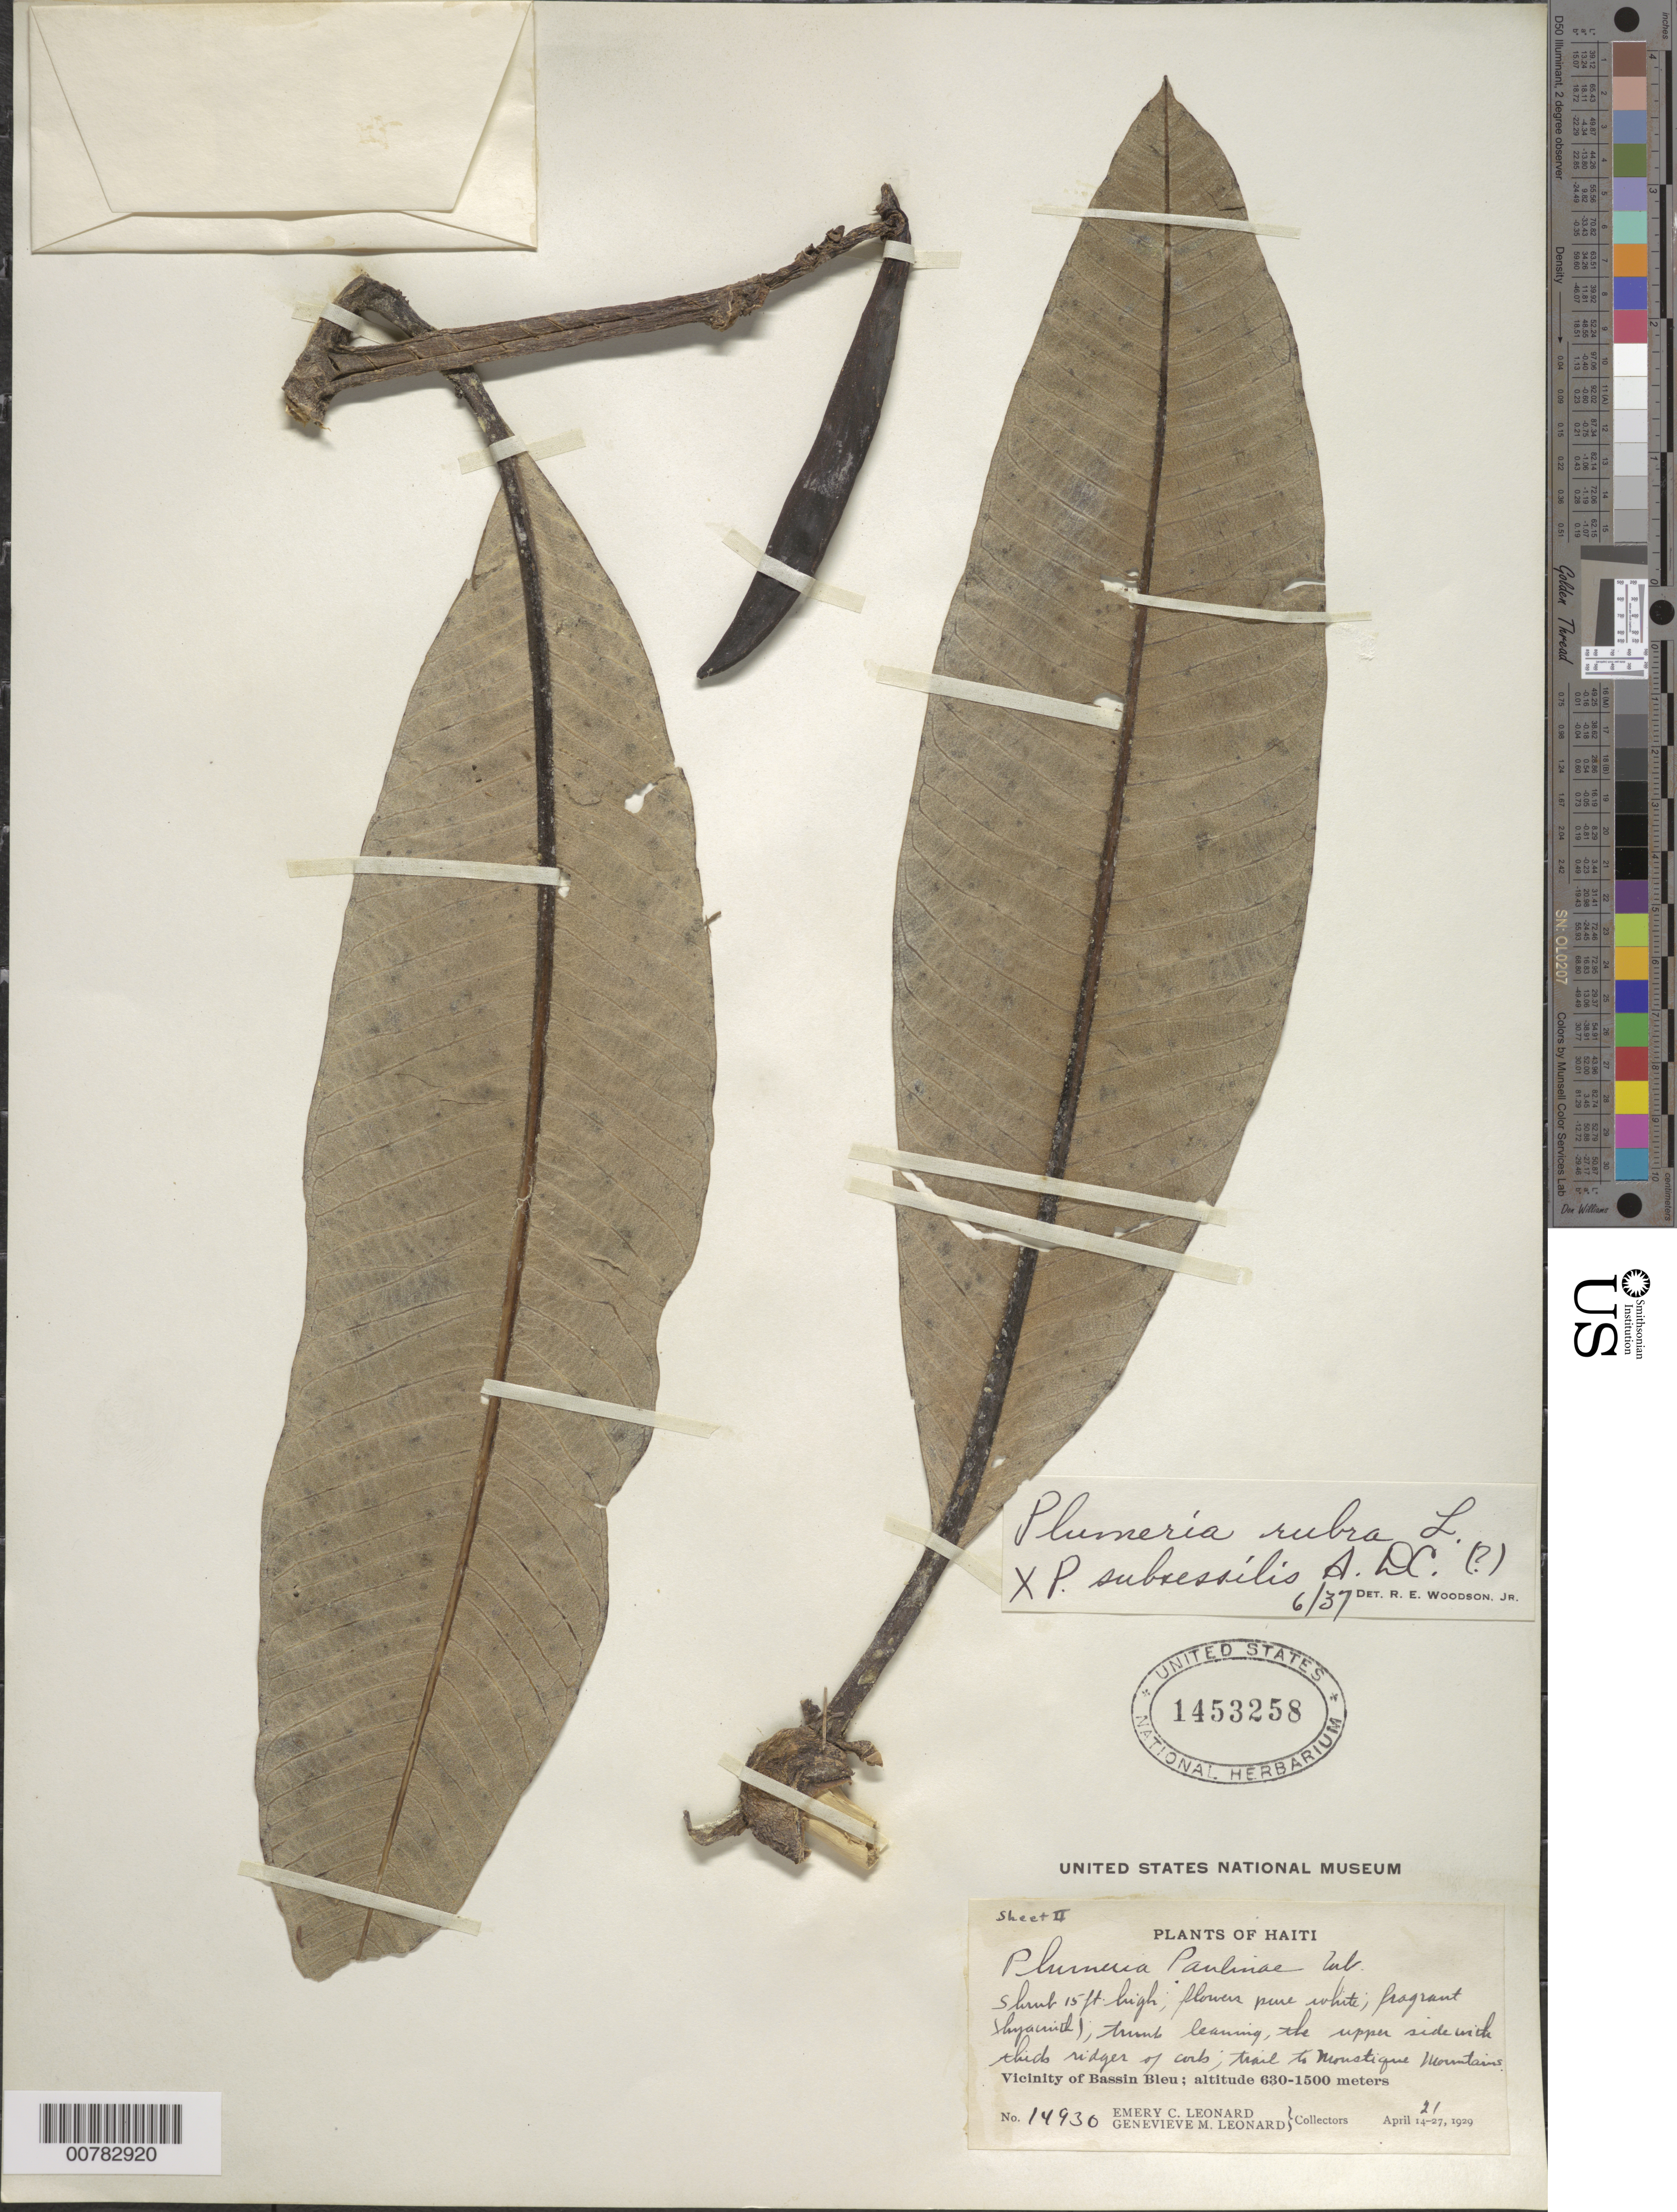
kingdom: Plantae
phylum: Tracheophyta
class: Magnoliopsida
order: Gentianales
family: Apocynaceae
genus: Plumeria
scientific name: Plumeria rubra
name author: L.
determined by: Woodson, R. E., Jr.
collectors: E. C. Leonard & G. M. Leonard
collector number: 14930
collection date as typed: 21 Apr 1929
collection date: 1929-04-21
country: Haiti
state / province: Nord-Ouest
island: Hispaniola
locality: Vicinity of Bassin Bleu, trail to Moustifque Mountains.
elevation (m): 630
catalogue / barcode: US 1453258